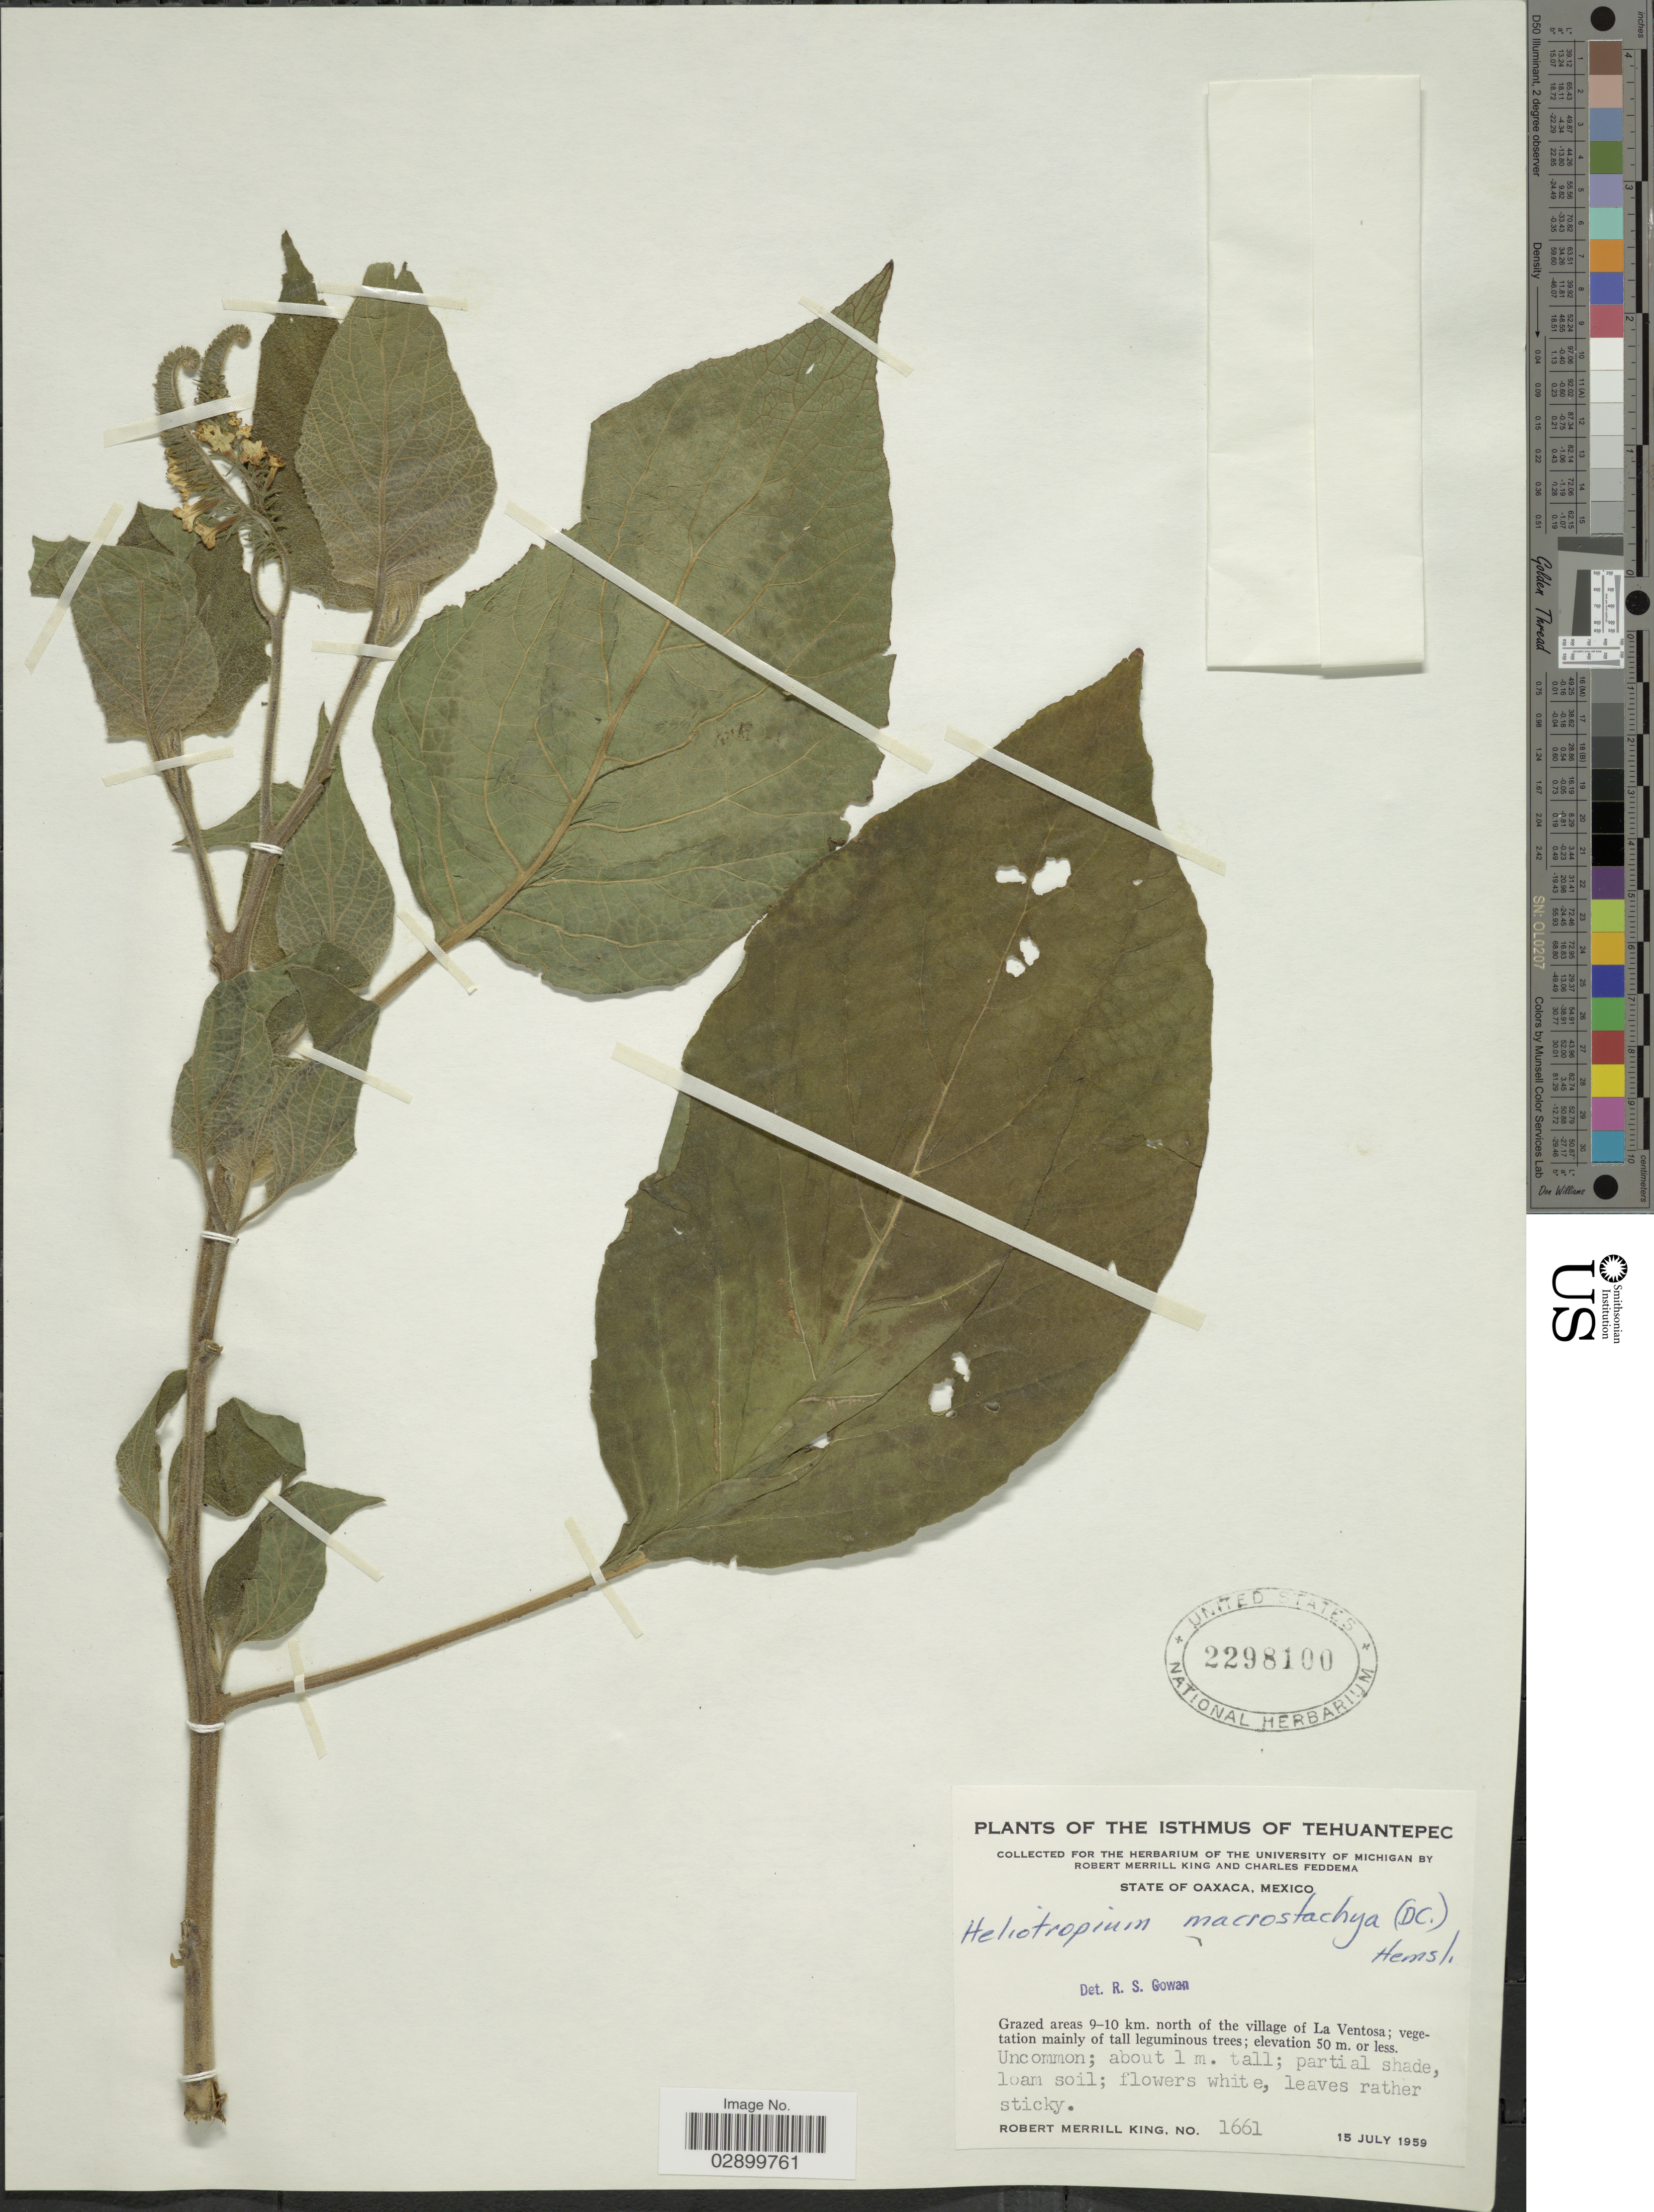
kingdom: Plantae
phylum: Tracheophyta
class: Magnoliopsida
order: Boraginales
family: Heliotropiaceae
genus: Heliotropium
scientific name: Heliotropium macrostachyum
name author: (DC.) Hemsl.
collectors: R. M. King & C. Feddema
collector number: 161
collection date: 1959-07-15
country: Mexico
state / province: Oaxaca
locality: Isthmus of Tehuantepec. Grazed area 9-10 km. north of the village of La Ventosa.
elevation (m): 50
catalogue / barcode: US 2298100